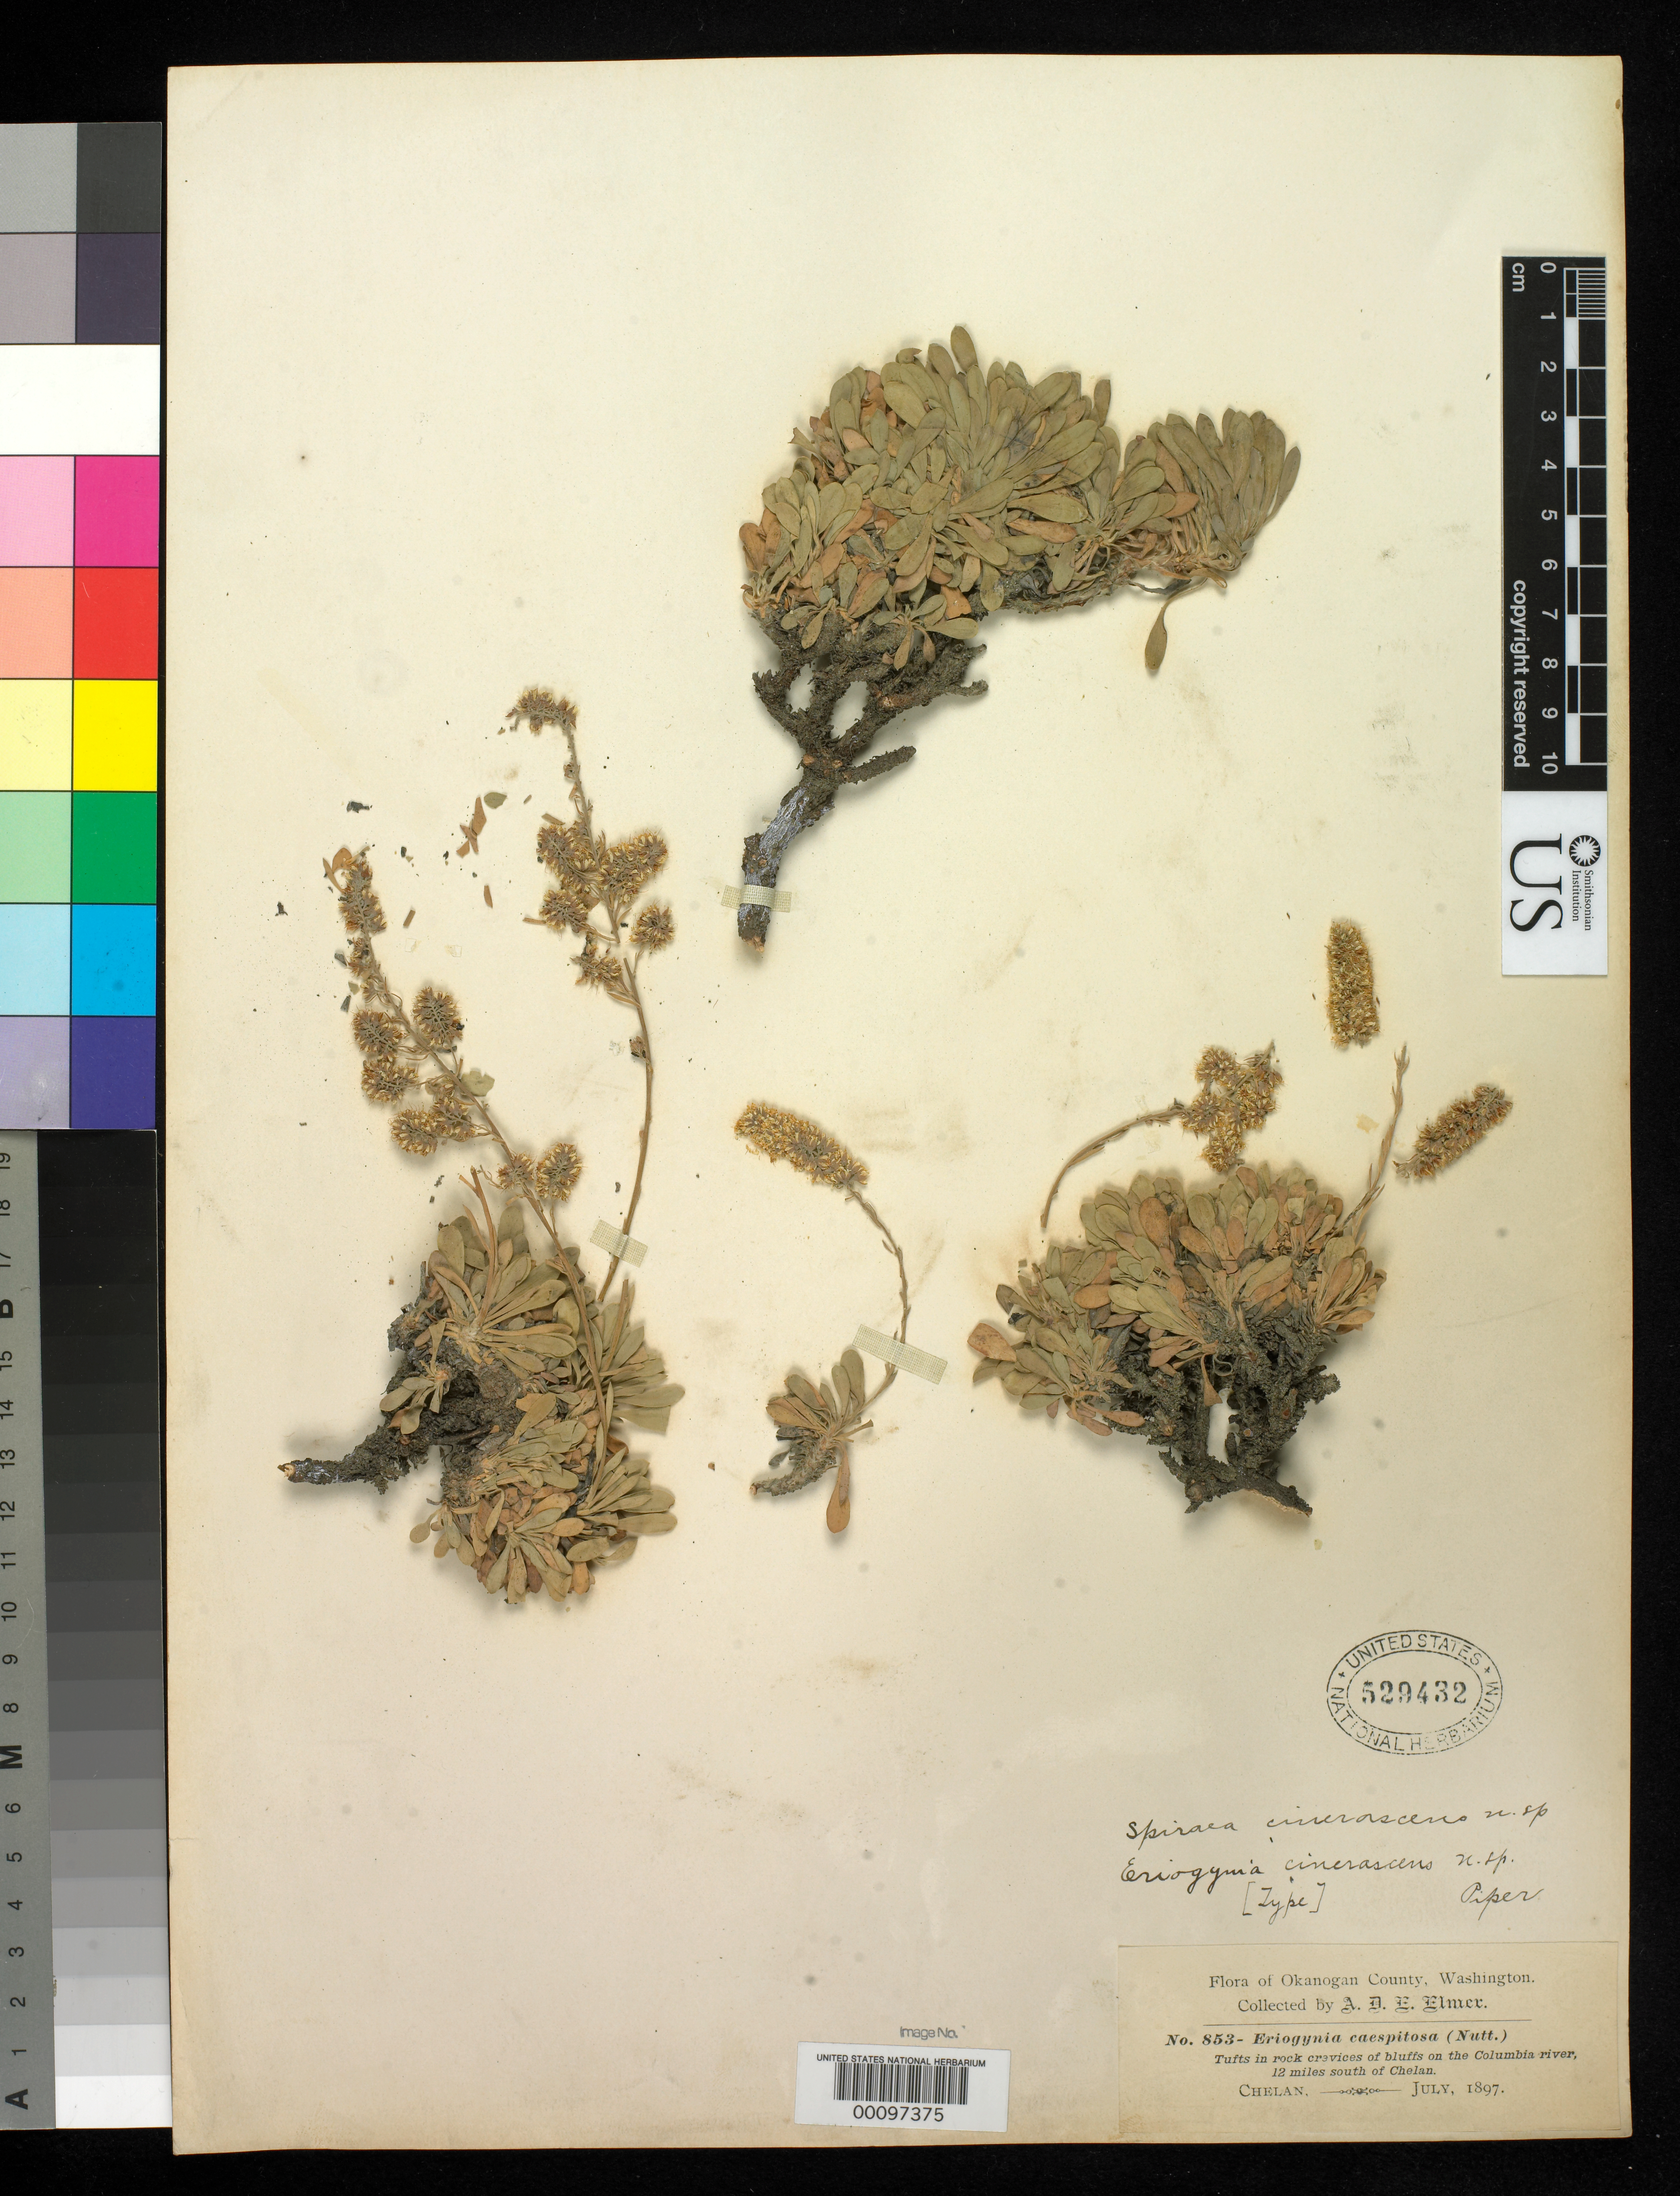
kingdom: Plantae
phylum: Tracheophyta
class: Magnoliopsida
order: Rosales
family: Rosaceae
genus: Spiraea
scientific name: Spiraea cinerascens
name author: Piper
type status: Type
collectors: A. D. E. Elmer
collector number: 853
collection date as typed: Jul 1897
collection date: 1897-07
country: United States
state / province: Washington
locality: Columbia River bluffs, 12 miles S of Chelan.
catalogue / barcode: US 529432